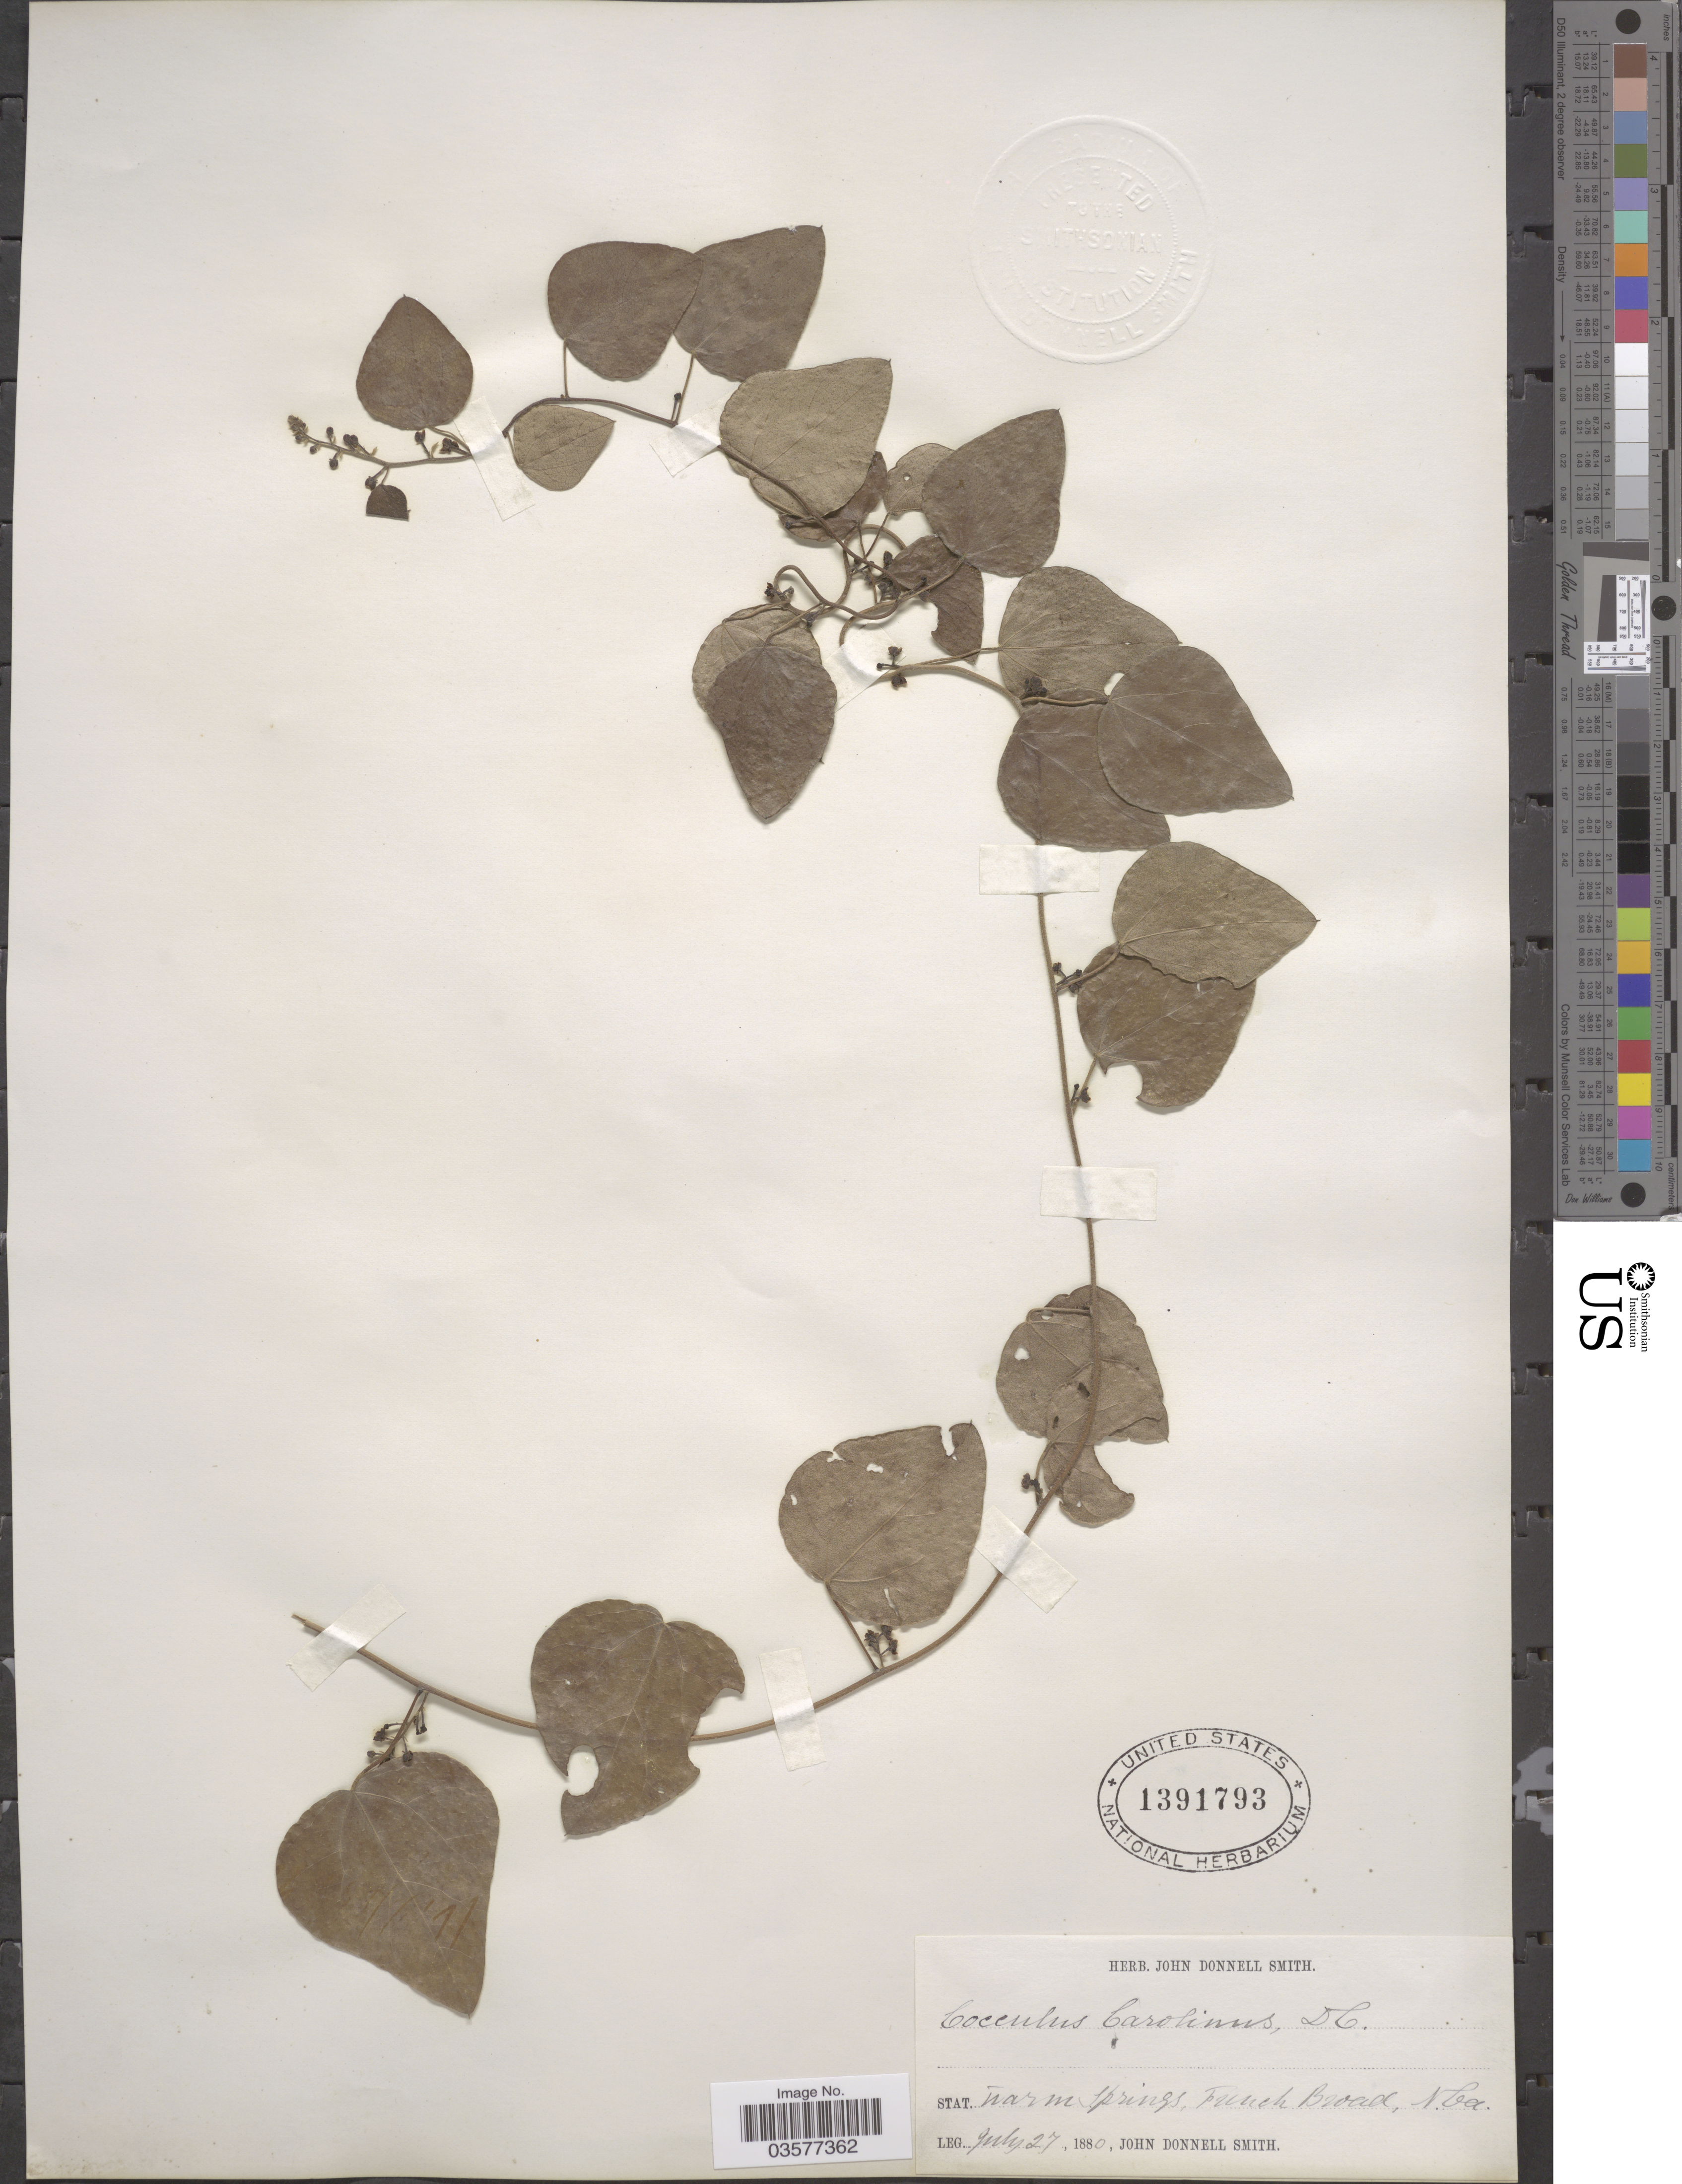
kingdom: Plantae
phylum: Tracheophyta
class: Magnoliopsida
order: Ranunculales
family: Menispermaceae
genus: Cocculus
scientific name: Cocculus carolinus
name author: (L.) DC.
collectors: J. Donnell Smith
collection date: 1880-07-27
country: United States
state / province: North Carolina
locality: Stat. Warm Springs, French Broad.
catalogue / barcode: US 1391793